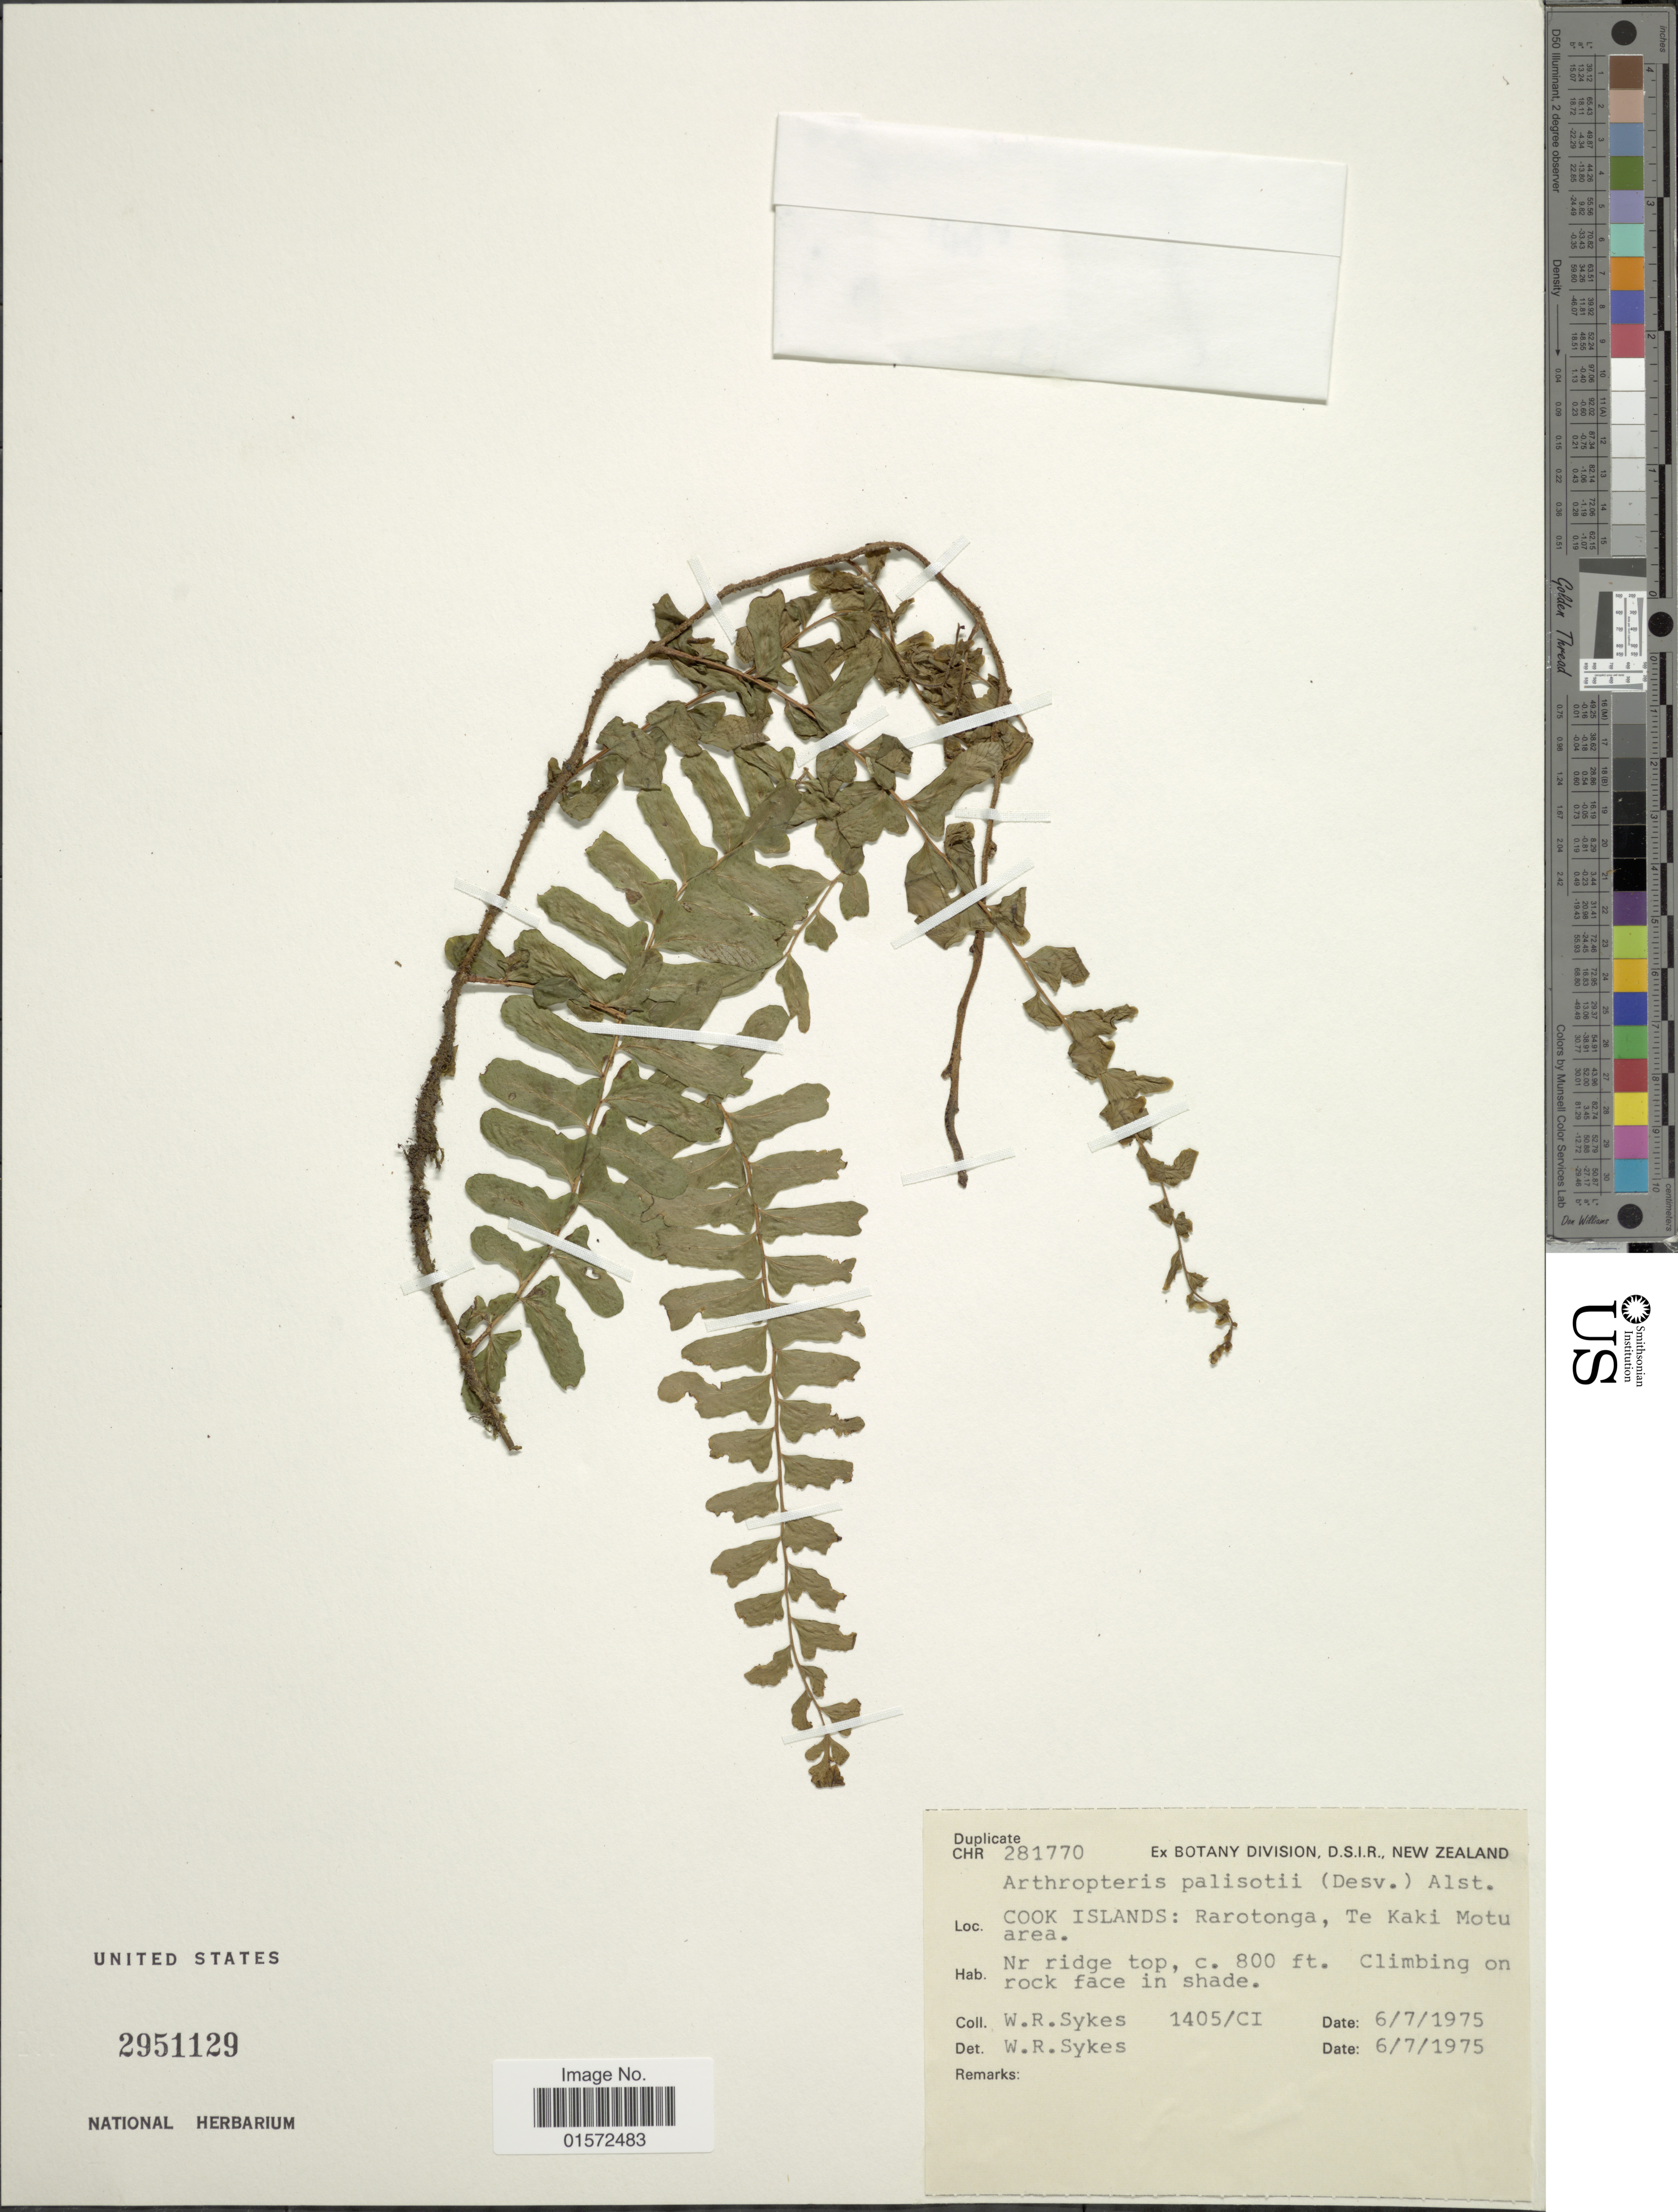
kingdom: Plantae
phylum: Tracheophyta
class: Polypodiopsida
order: Polypodiales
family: Tectariaceae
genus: Arthropteris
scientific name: Arthropteris palisotii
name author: (Desv.) Alston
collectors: W. R. Sykes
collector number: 1405/CI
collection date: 1975-07-06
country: Cook Islands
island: Rarotonga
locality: Rarotonga, te Kaki motu area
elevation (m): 244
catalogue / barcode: US 2951129